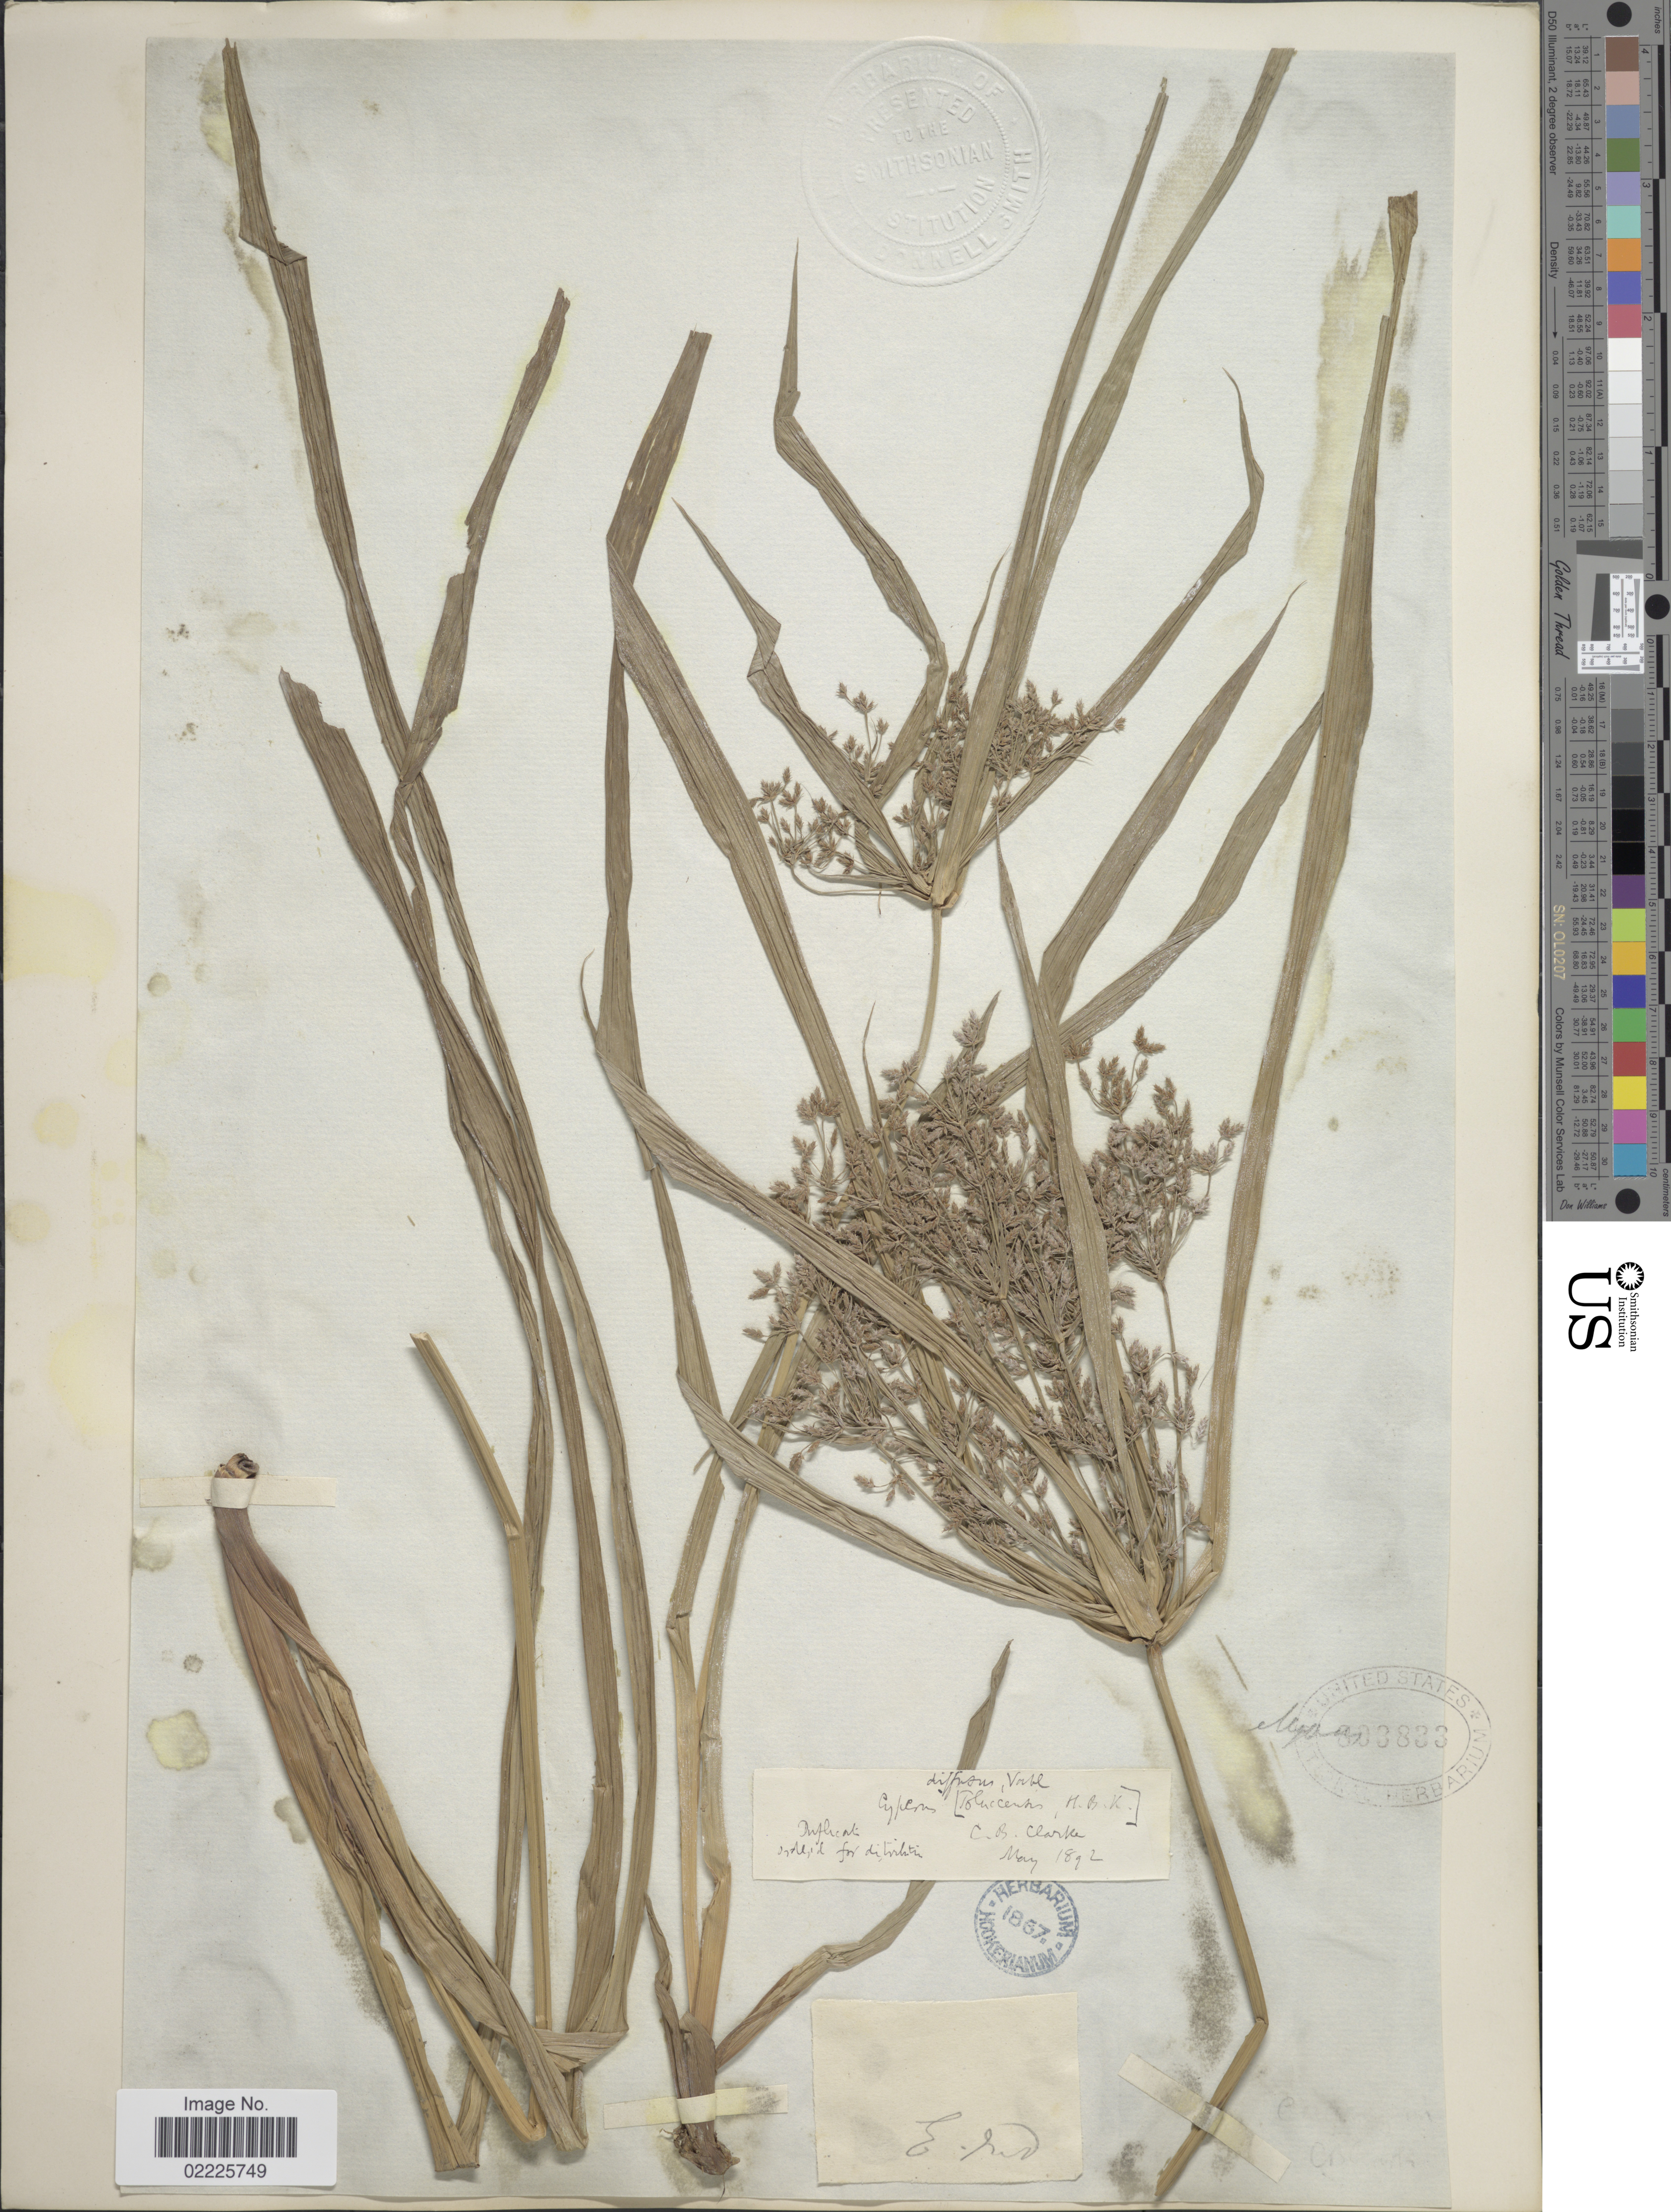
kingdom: Plantae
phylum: Tracheophyta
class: Liliopsida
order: Poales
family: Cyperaceae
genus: Cyperus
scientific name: Cyperus diffusus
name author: Vahl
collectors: C. B. Clarke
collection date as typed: May 1892 appears to be date of determination by C.B. Clarke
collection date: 1892-05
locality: E. Ind.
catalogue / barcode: US 803833